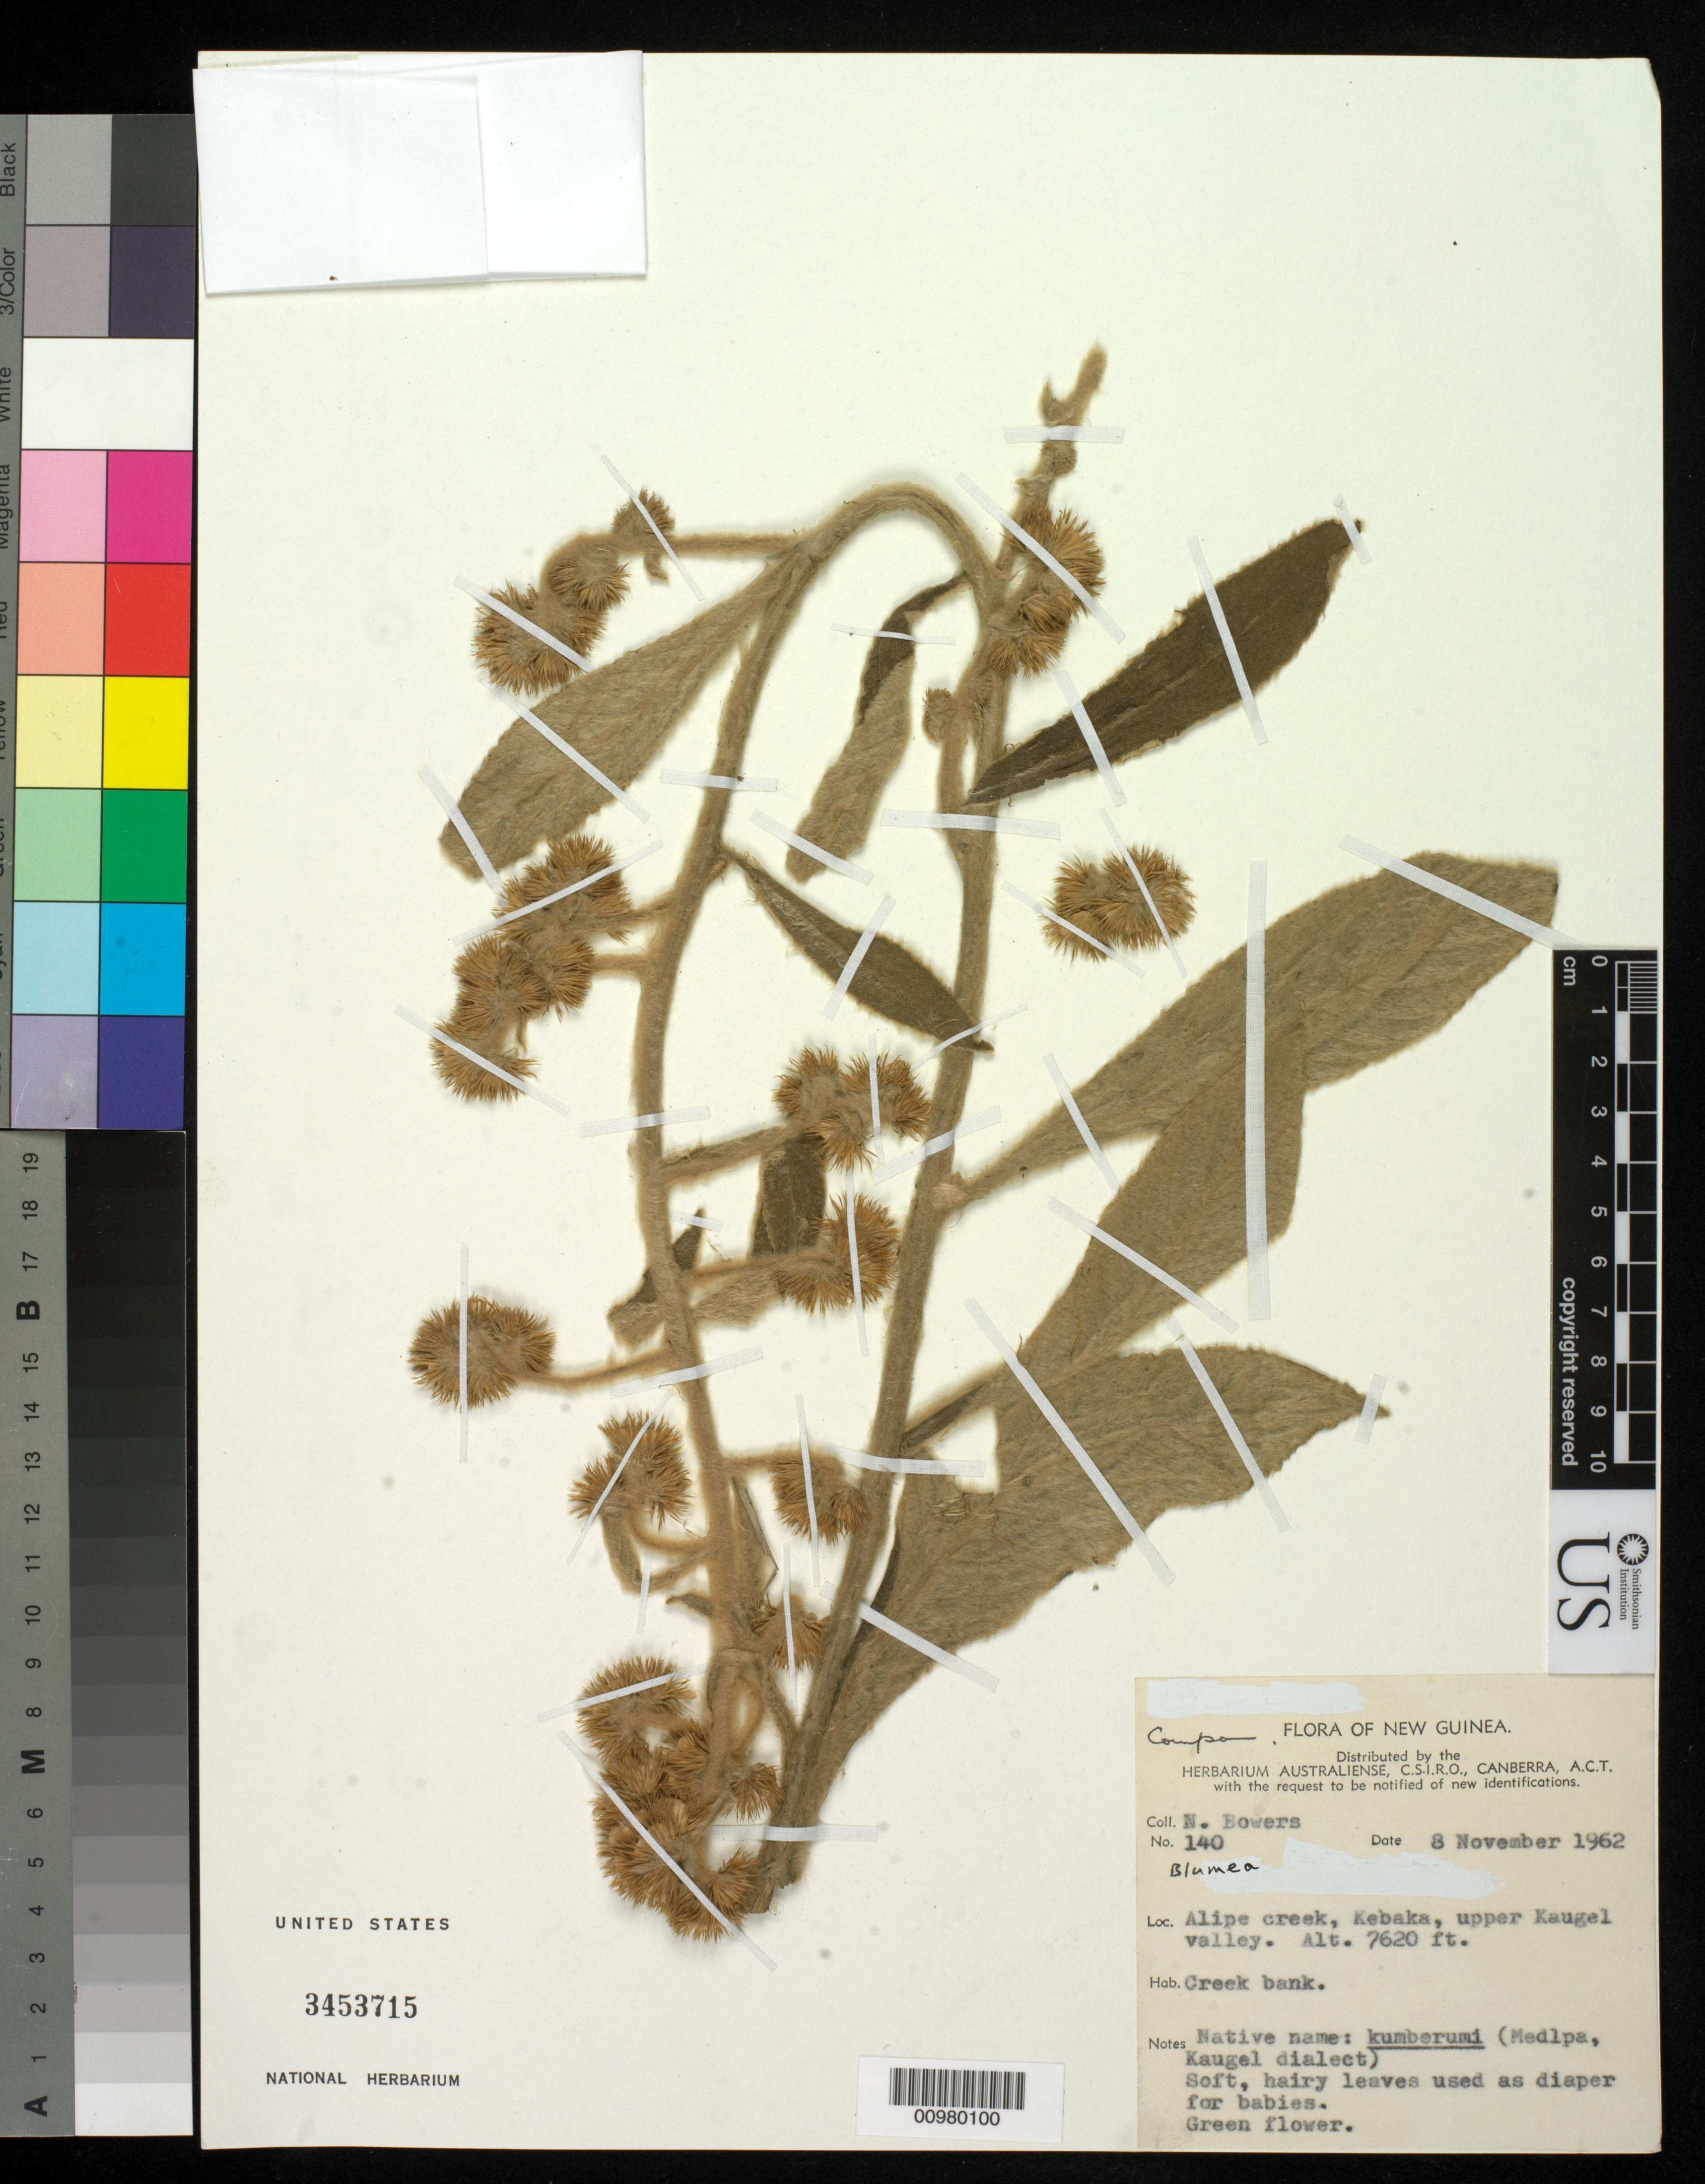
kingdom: Plantae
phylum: Tracheophyta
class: Magnoliopsida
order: Asterales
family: Asteraceae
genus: Blumea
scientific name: Blumea sp.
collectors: N. Bowers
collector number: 140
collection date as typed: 08 Nov 1962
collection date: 1962-11-08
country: Papua New Guinea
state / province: Western Highlands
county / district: Mount Hagen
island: New Guinea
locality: Alipe creek, Kabaka, upper Kaugel valley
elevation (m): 2323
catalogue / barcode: US 3453715